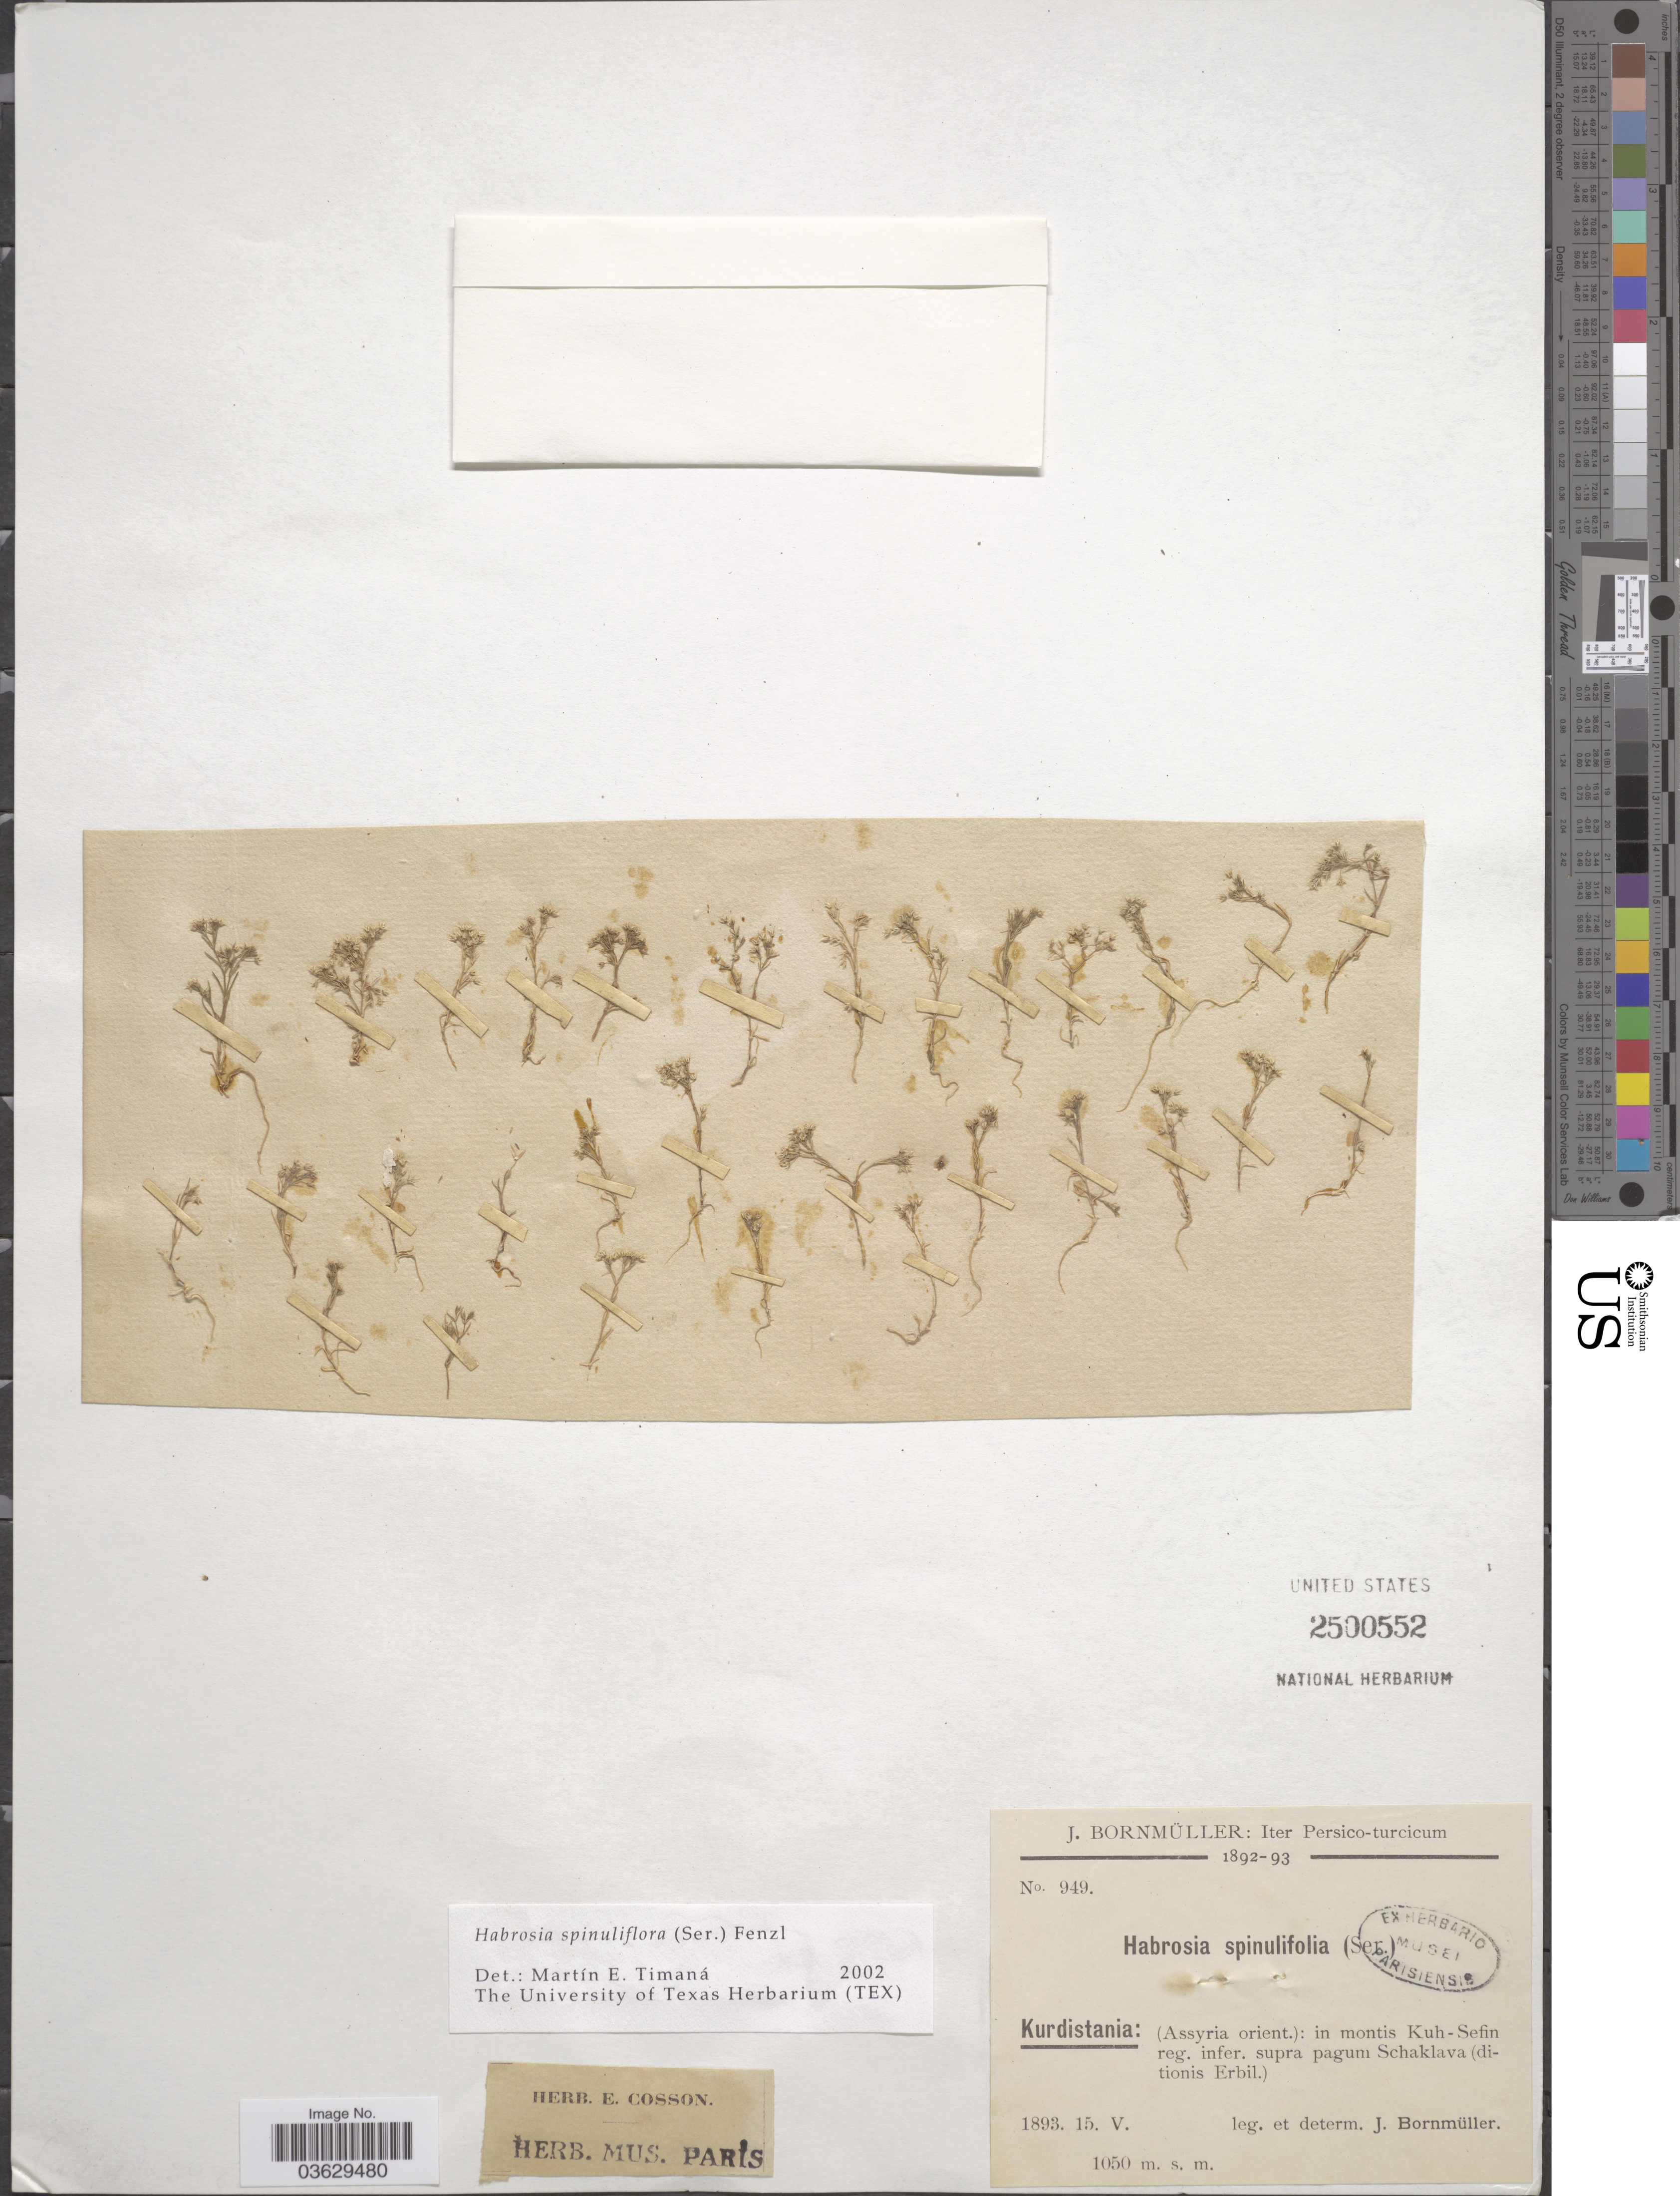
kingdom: Plantae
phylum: Tracheophyta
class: Magnoliopsida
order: Caryophyllales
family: Caryophyllaceae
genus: Habrosia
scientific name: Habrosia spinuliflora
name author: Fenzl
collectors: J. Bornmüller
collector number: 949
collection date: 1893-05-15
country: Iran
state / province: Kurdistan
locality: Persico-turcicum. Kurdistania: (Assyria orient.): in montis Kuh-Sefin reg. infer. supra pagum Schaklava (ditionis Erbil).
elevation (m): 1050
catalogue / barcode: US 2500552